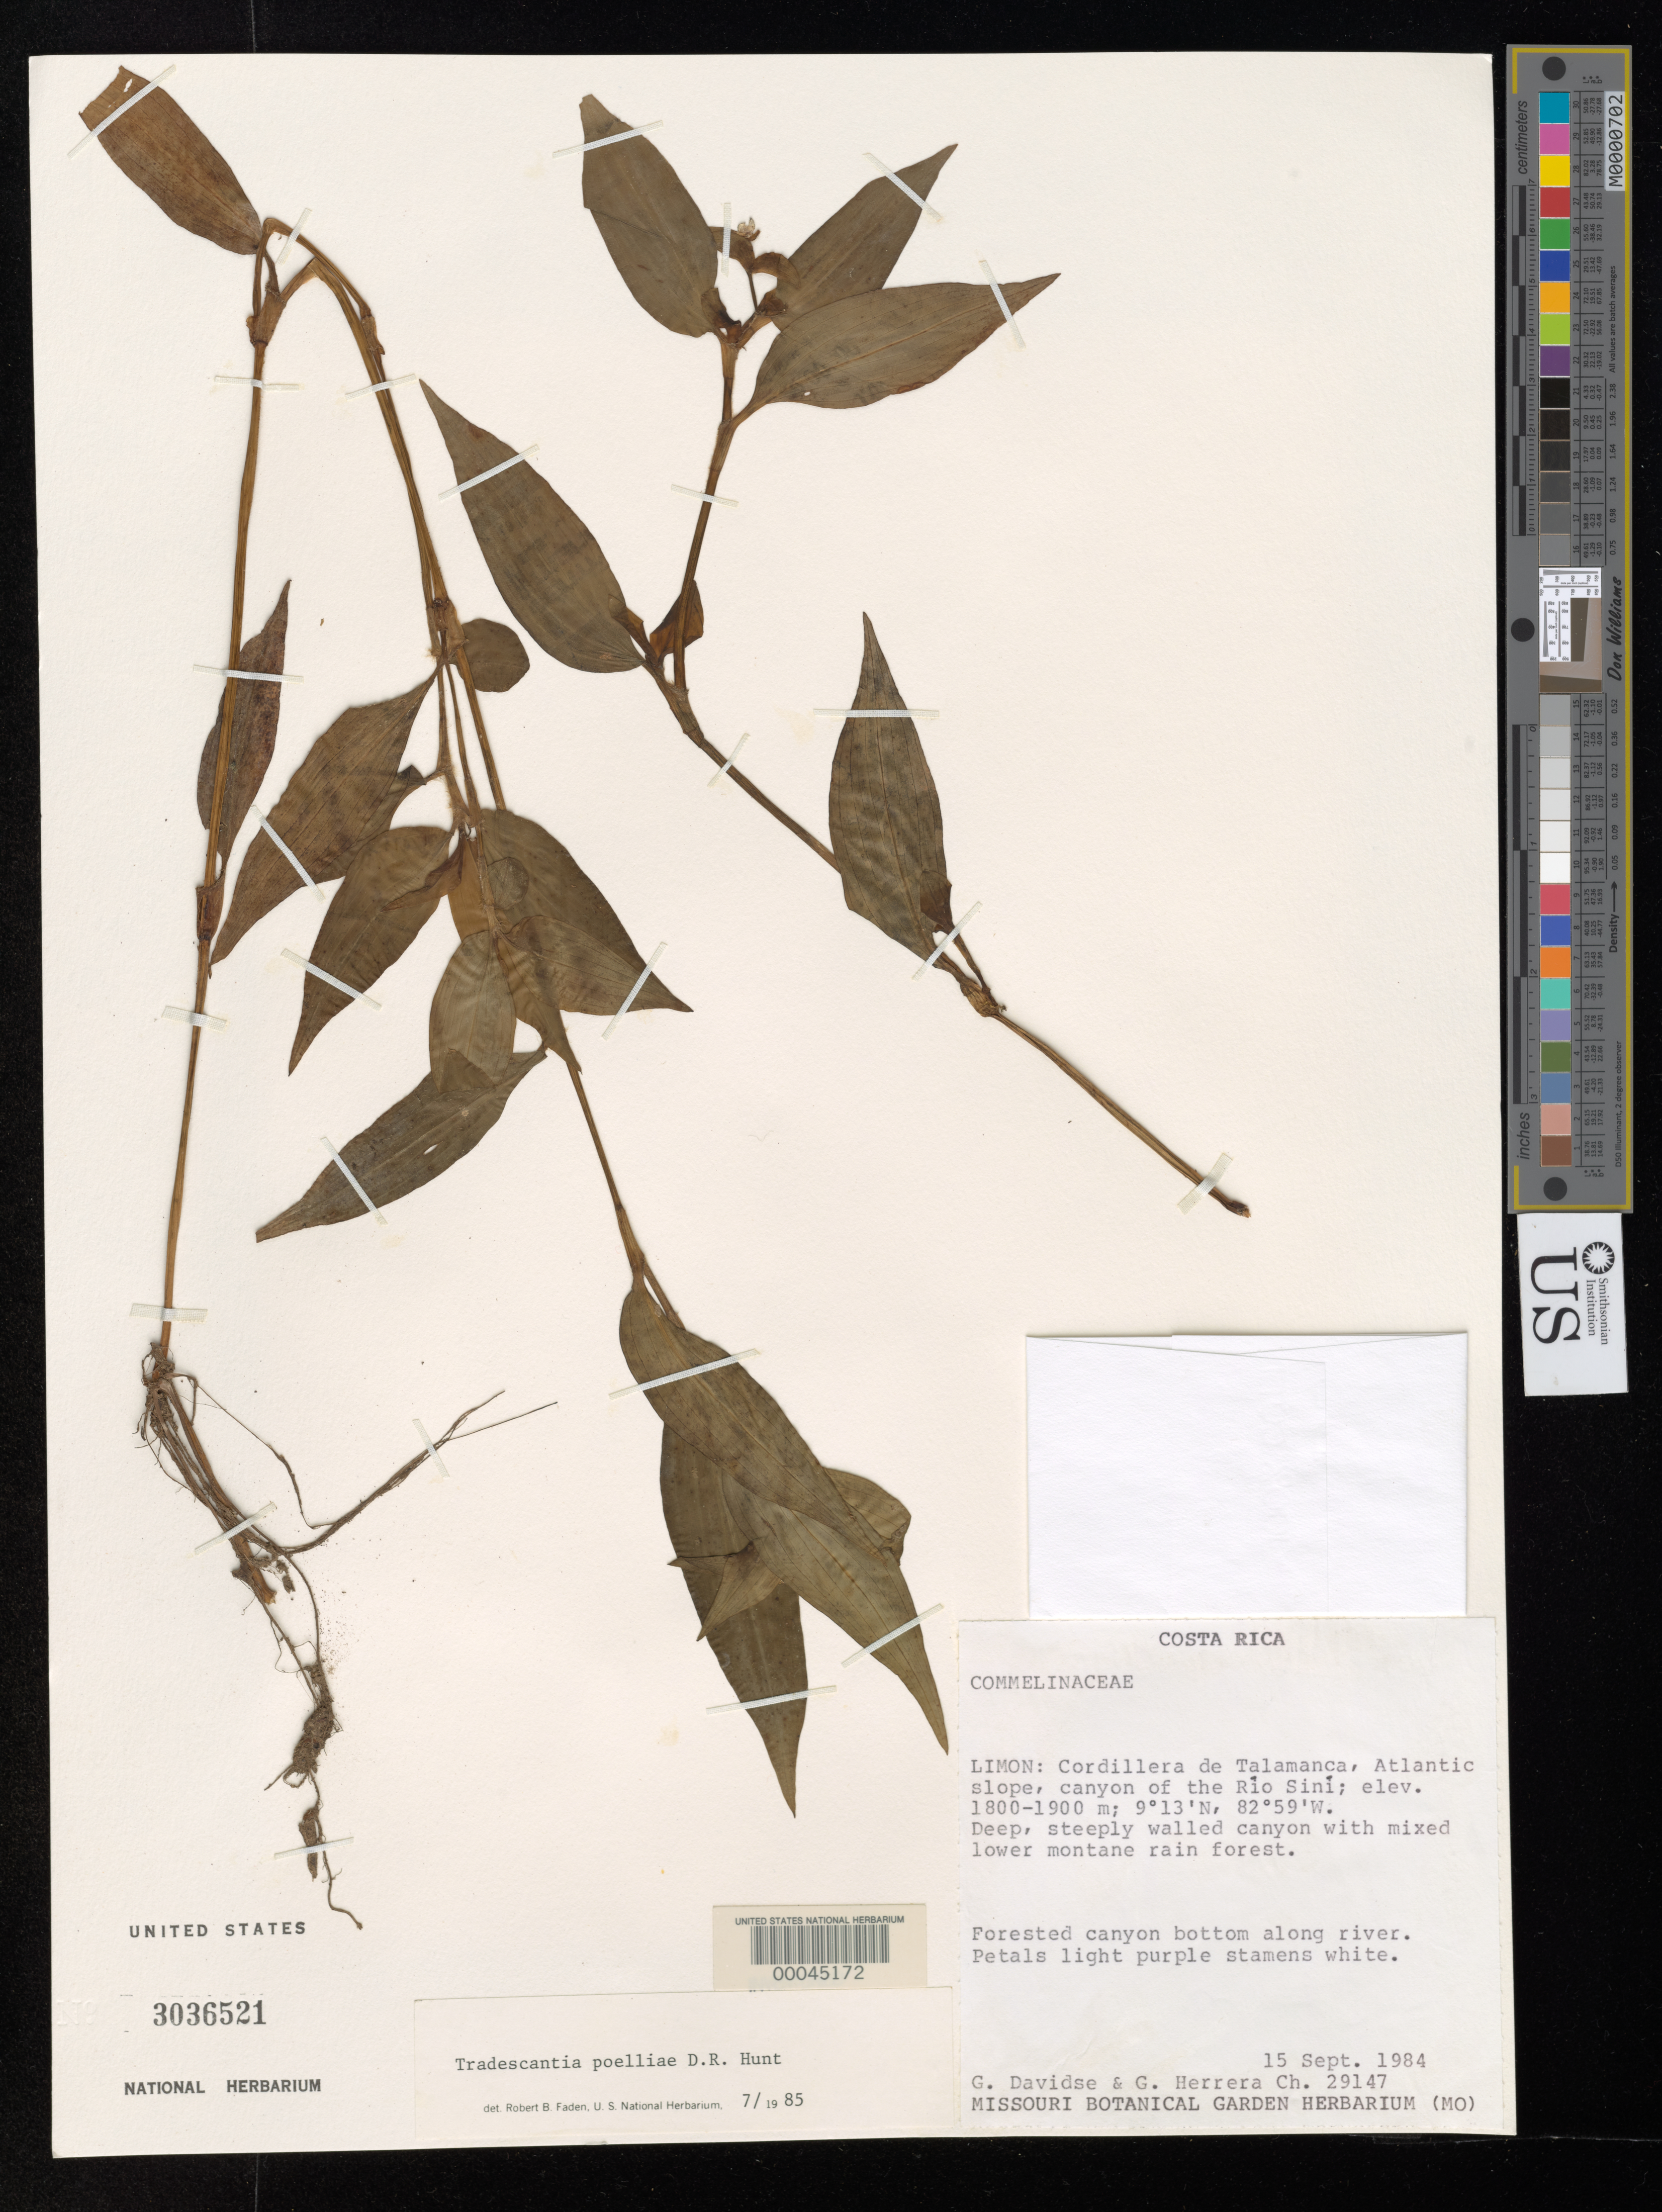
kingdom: Plantae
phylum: Tracheophyta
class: Liliopsida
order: Commelinales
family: Commelinaceae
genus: Tradescantia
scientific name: Tradescantia poelliae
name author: D.R. Hunt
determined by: Faden, Robert B., (US), Smithsonian Institution - National Museum of Natural History (UNITED STATES)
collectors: G. Davidse & G. Herrera Ch.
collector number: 29147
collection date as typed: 15 Sep 1984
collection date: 1984-09-15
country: Costa Rica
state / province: Limón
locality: Cordillera de talamanca, (atlantic slope) rio sini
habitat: Canyon bottom along river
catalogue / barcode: US 3036521